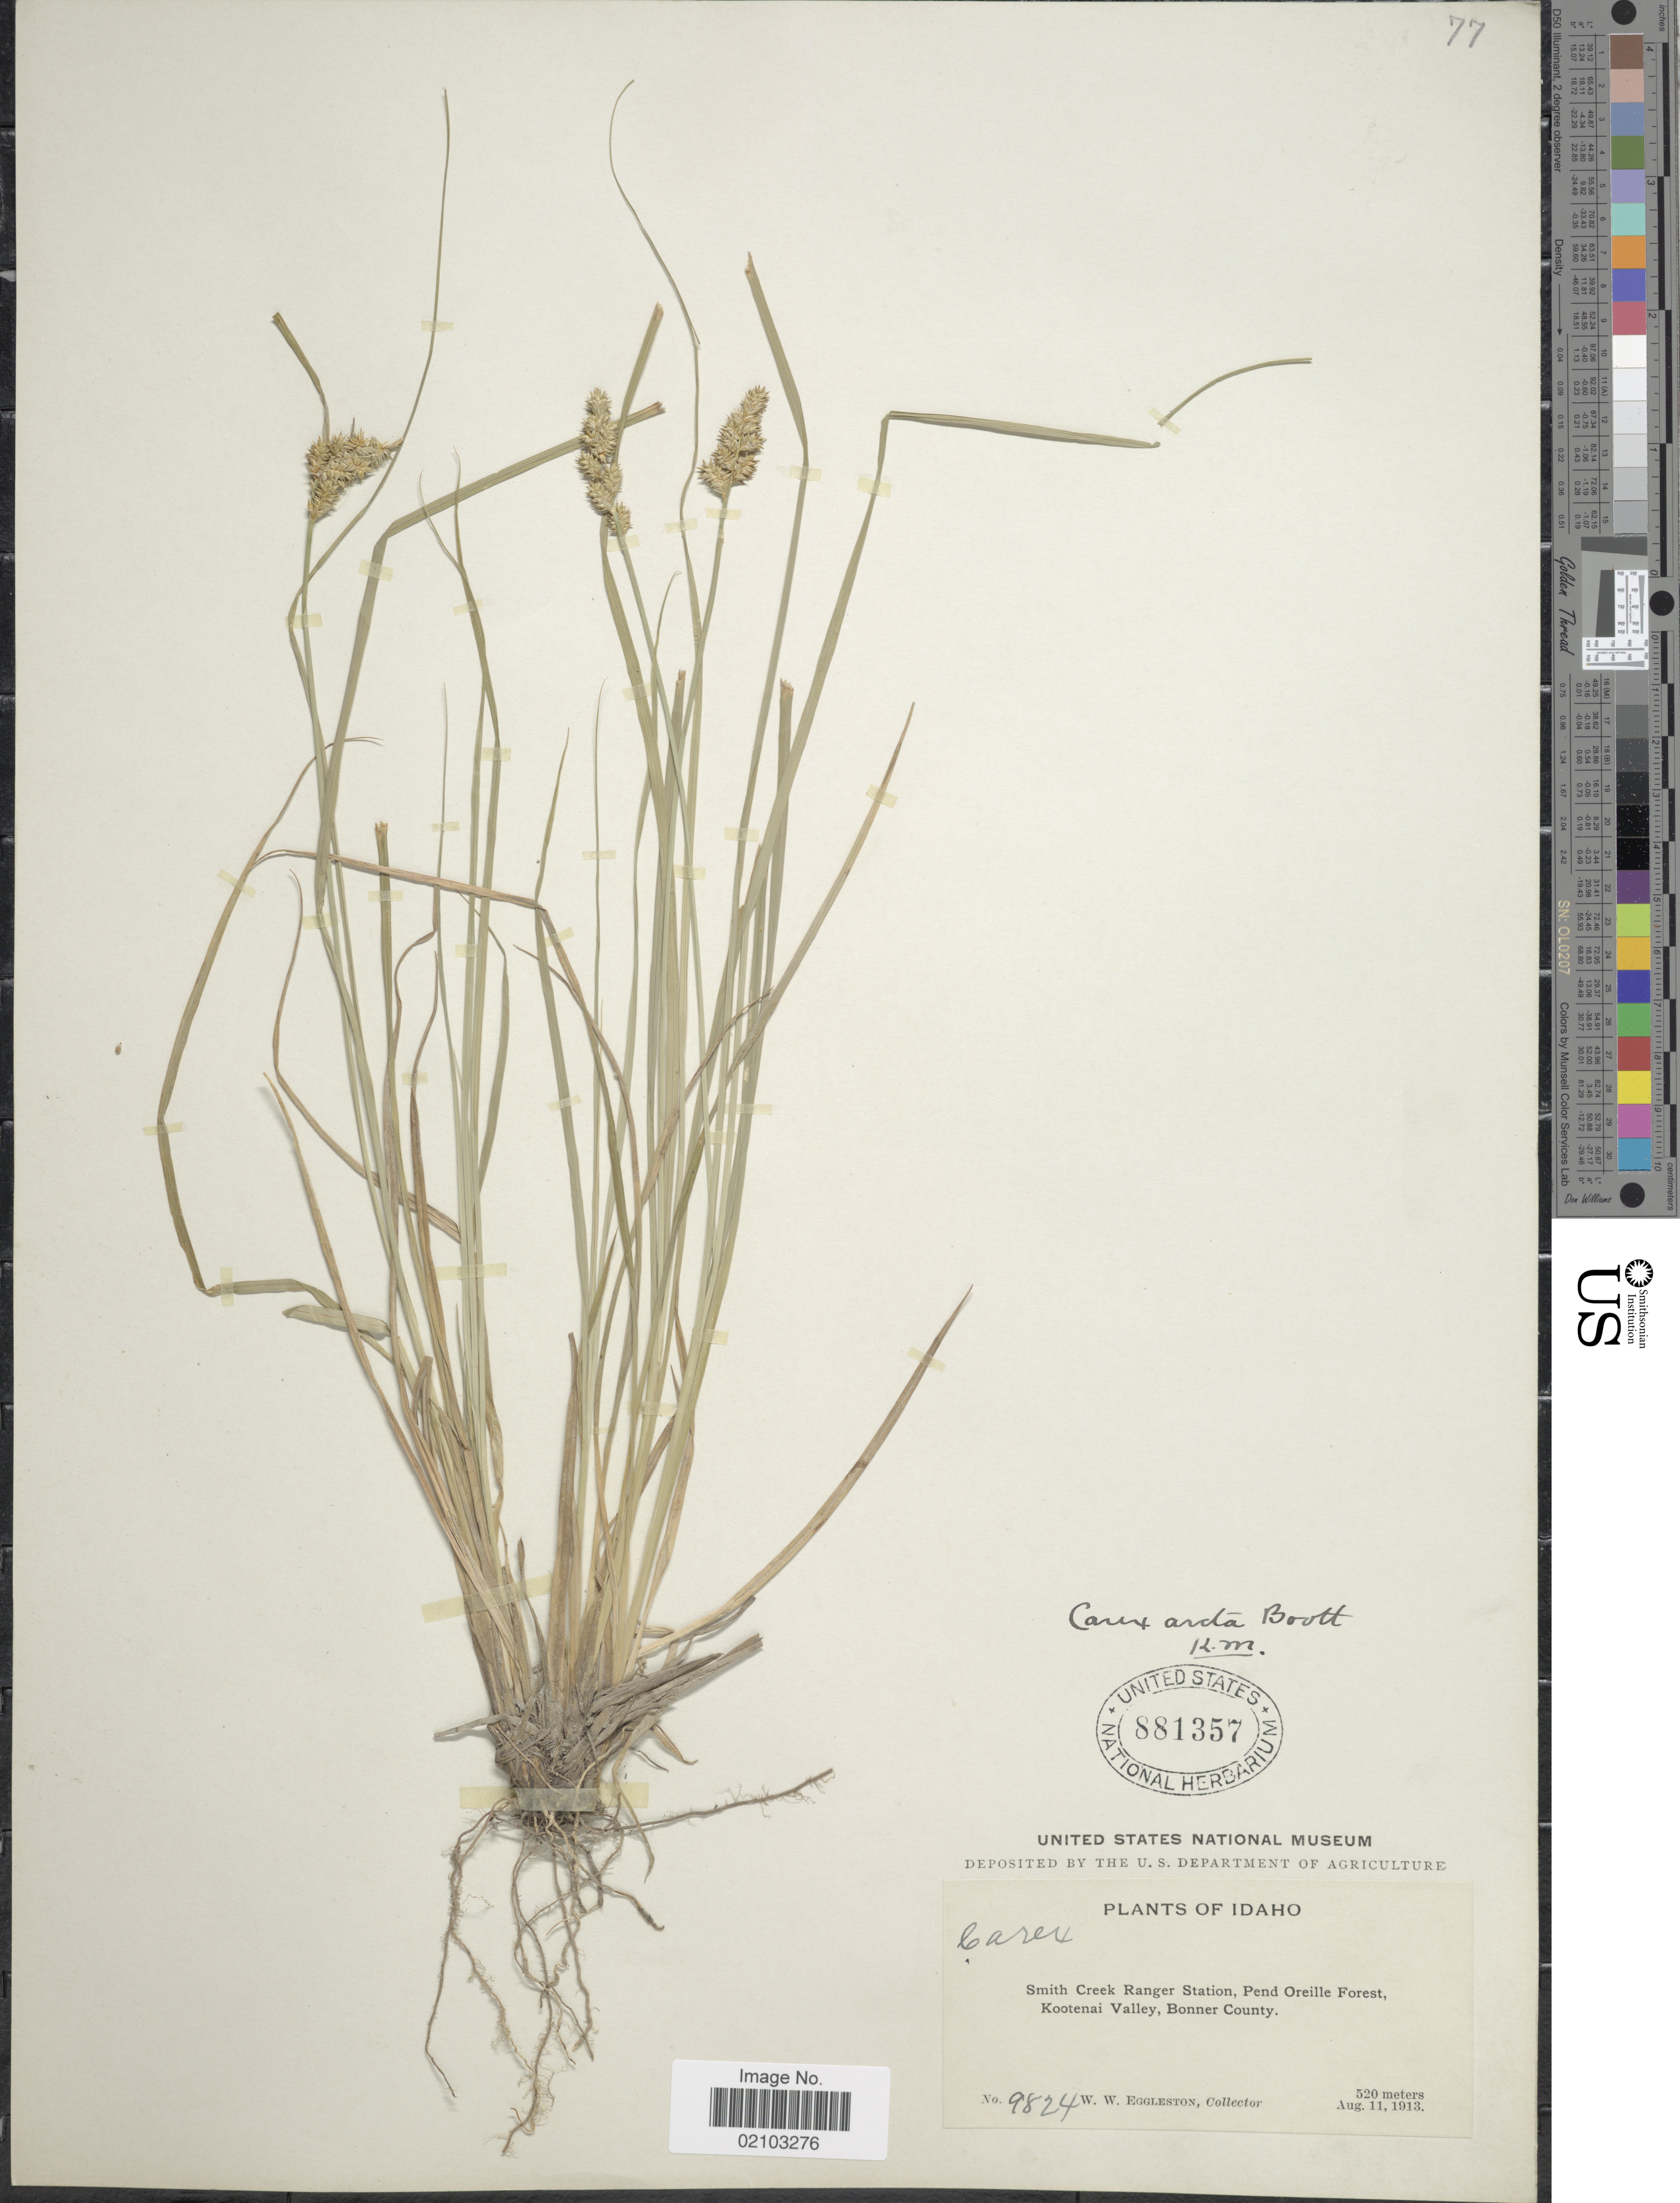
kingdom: Plantae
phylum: Tracheophyta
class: Liliopsida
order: Poales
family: Cyperaceae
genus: Carex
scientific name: Carex arcta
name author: Boott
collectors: W. W. Eggleston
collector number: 9824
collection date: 1913-08-11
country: United States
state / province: Idaho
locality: Smith Creek Ranger Station, Pend Oreille Forest, Kootenai Valley, Bonner County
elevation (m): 520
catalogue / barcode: US 881357